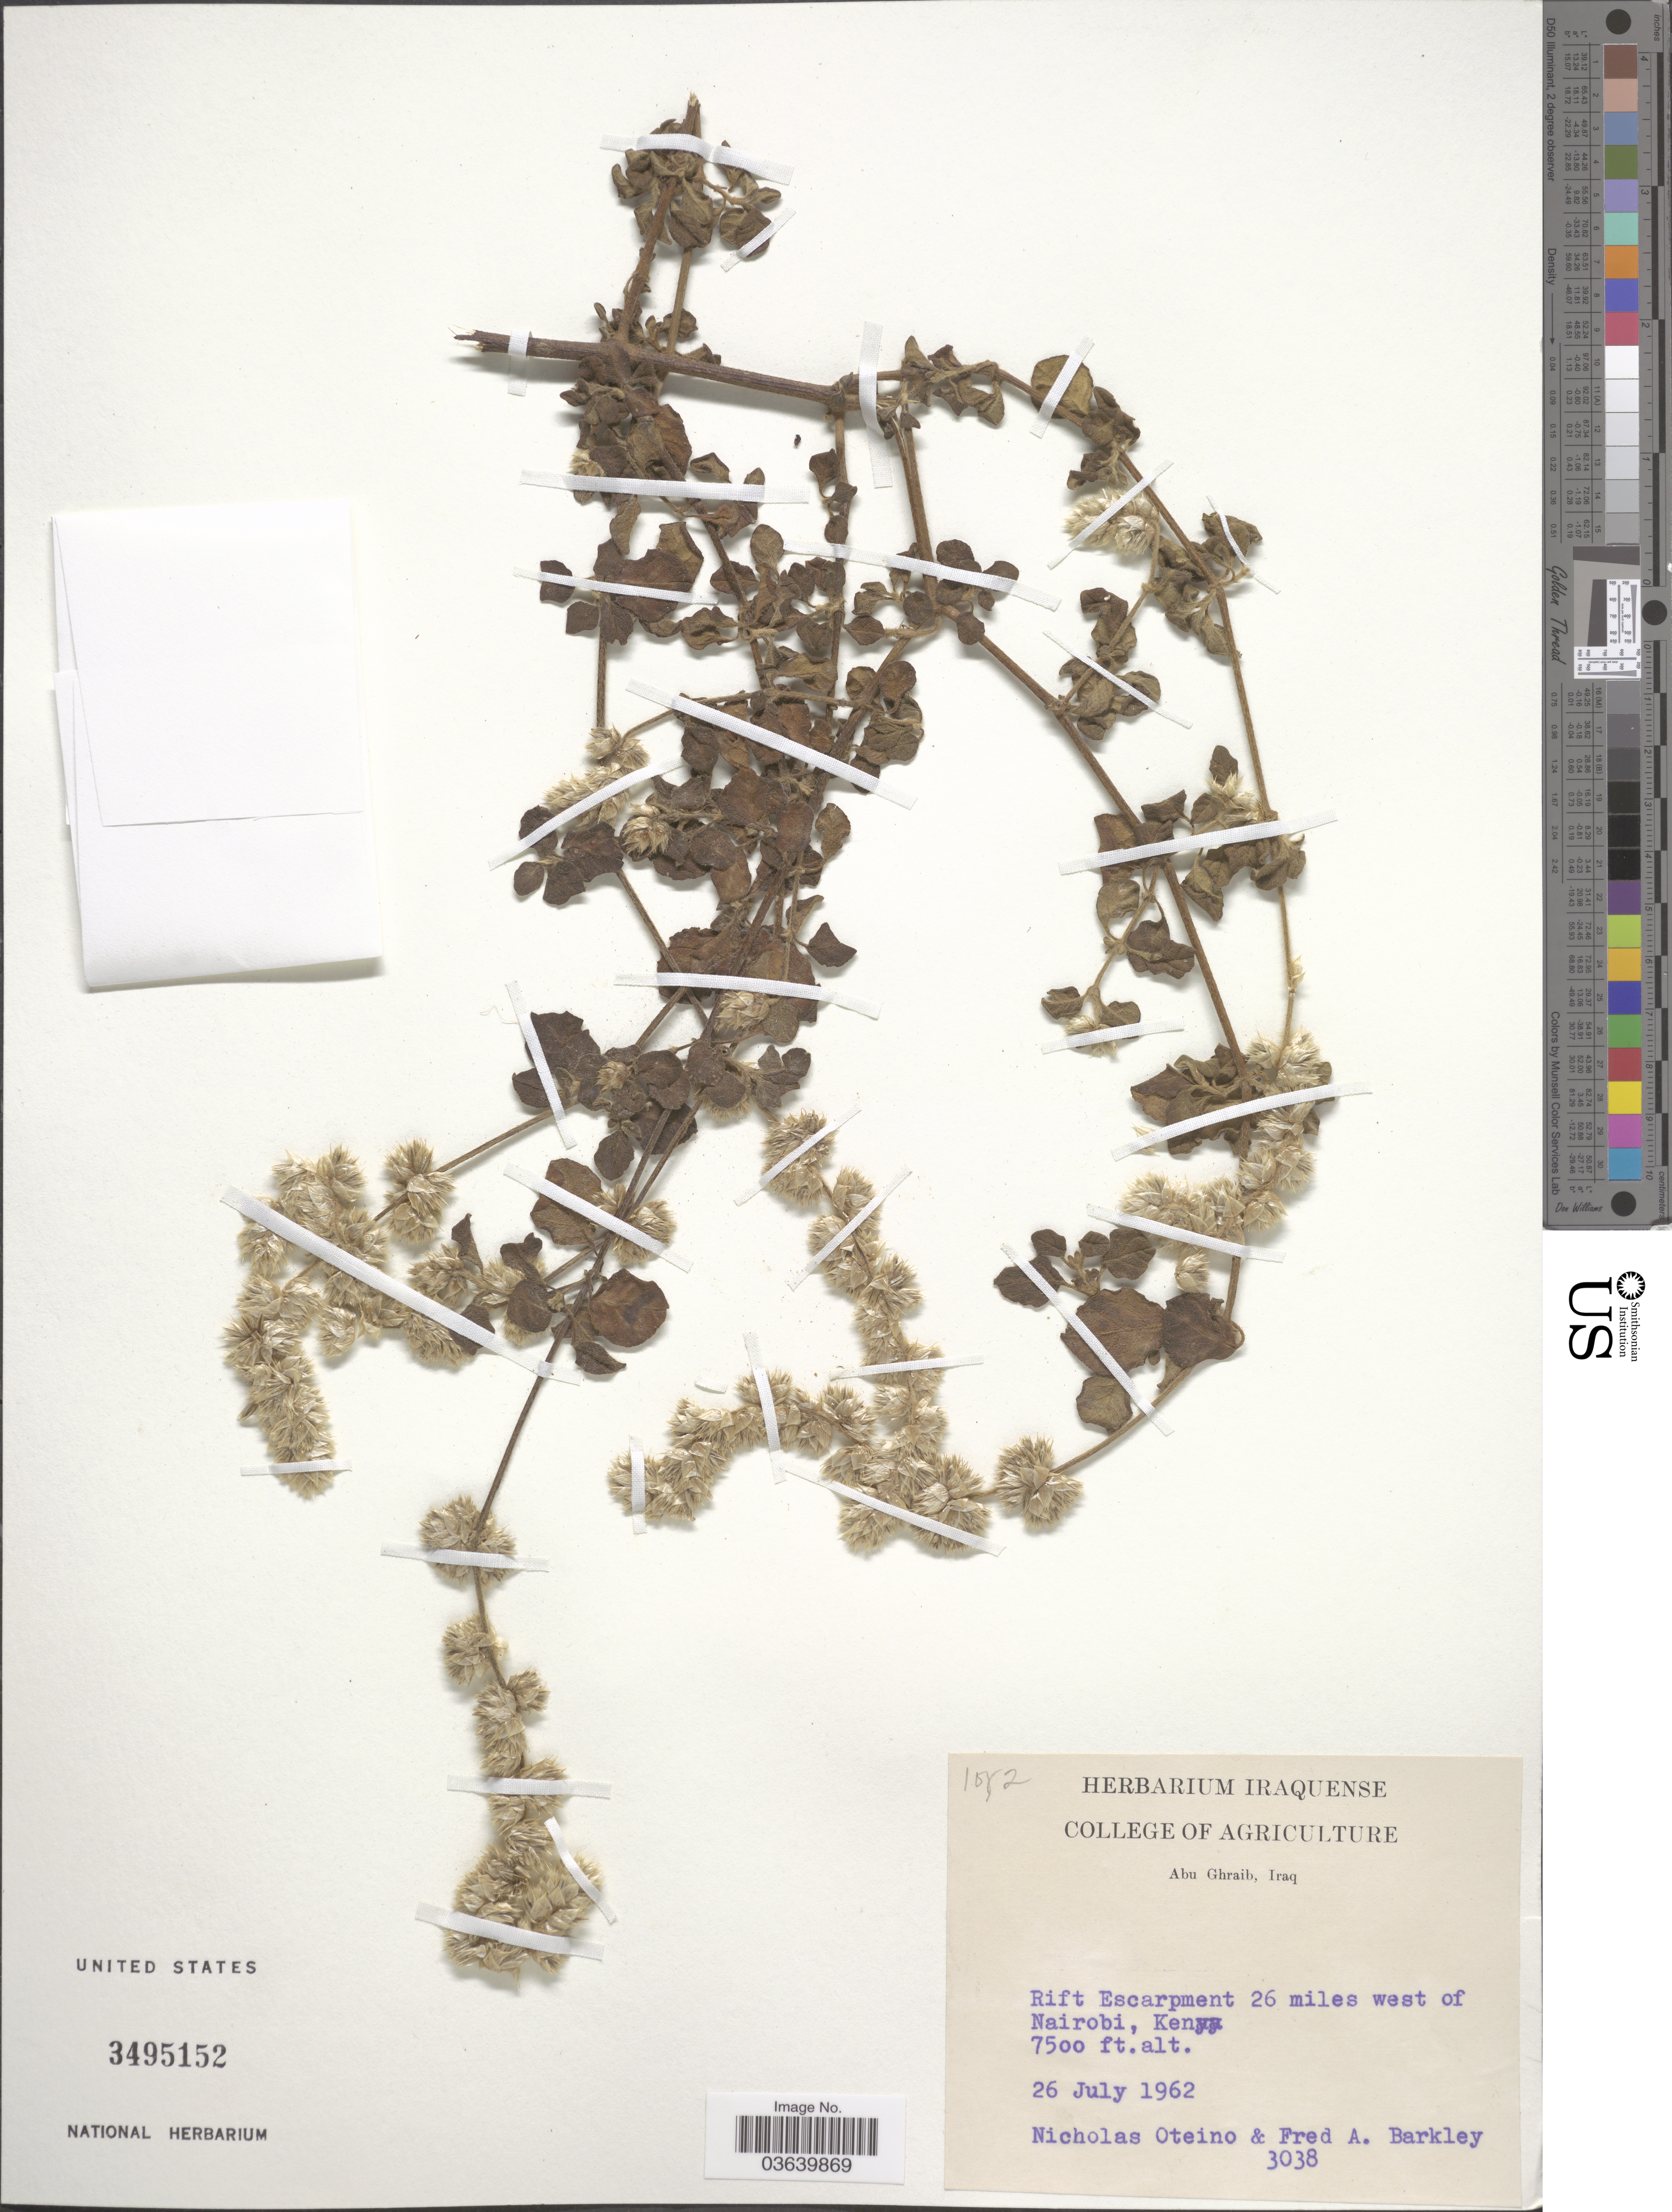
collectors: N. Oteino & F. A. Barkley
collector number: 3038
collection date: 1962-07-26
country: Kenya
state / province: Nairobi Area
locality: Rift Escarpment 26 miles west of Nairobi.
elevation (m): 2286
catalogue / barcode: US 3495152